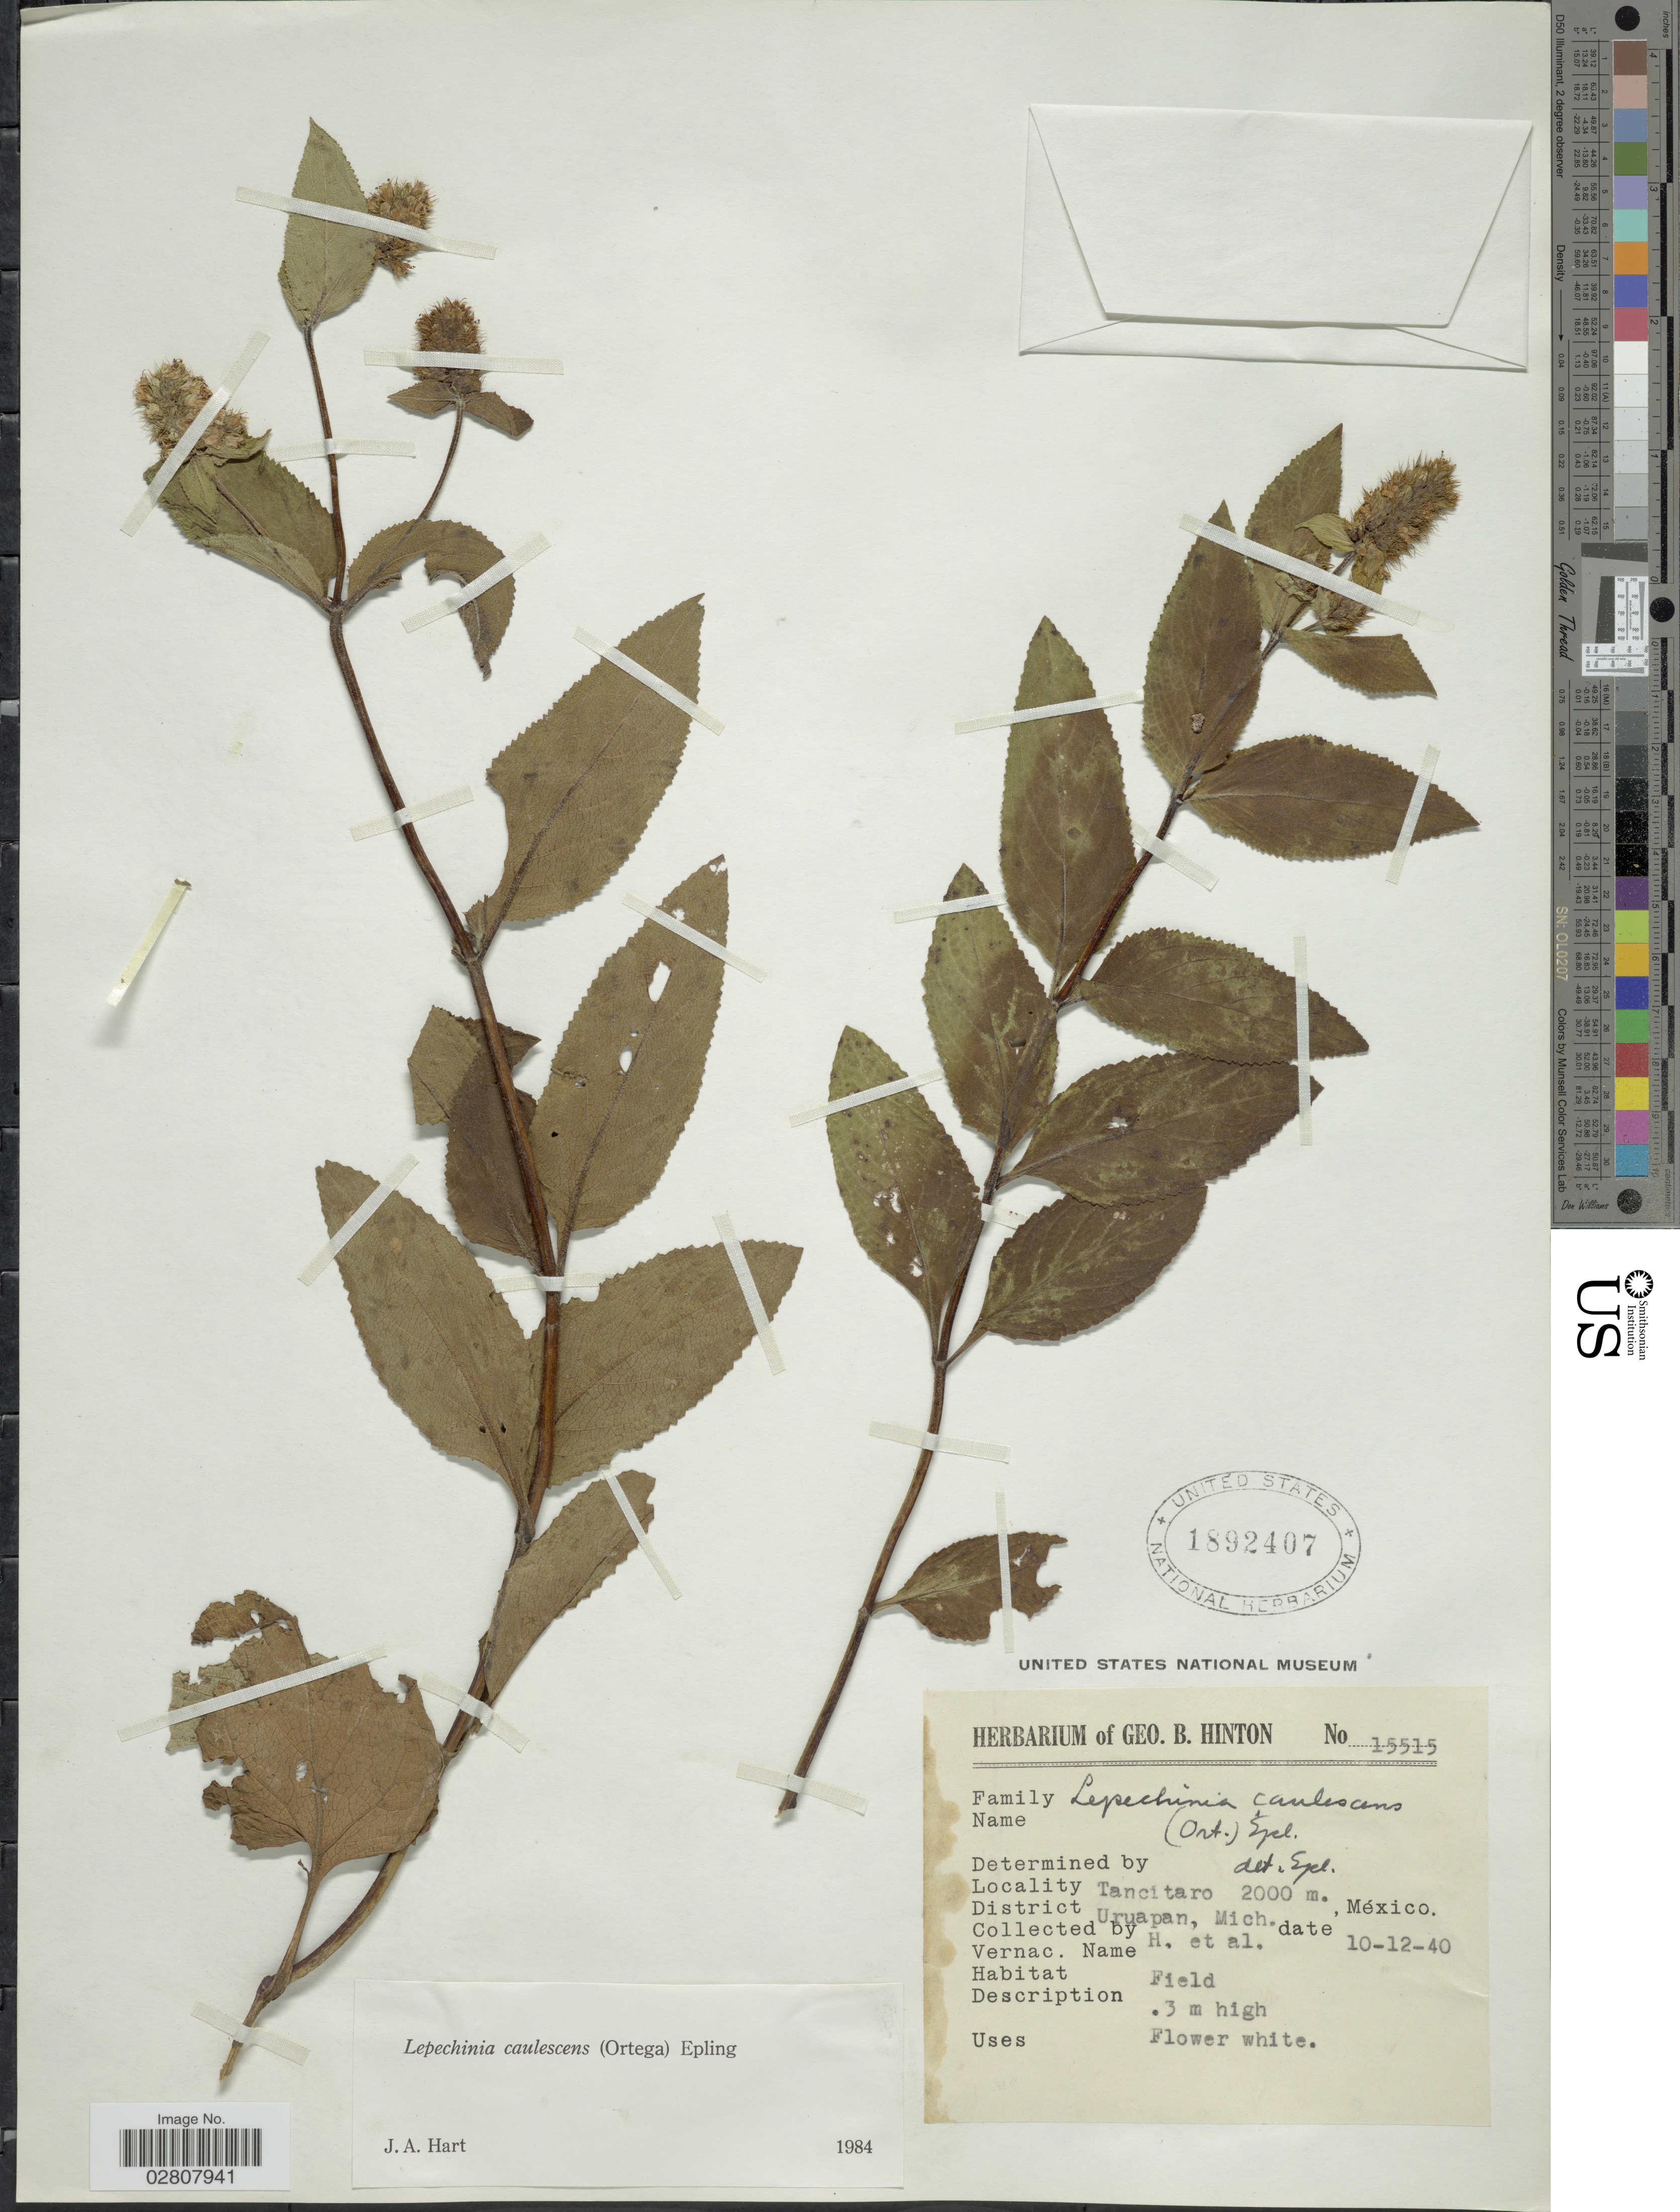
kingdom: Plantae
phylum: Tracheophyta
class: Magnoliopsida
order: Lamiales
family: Lamiaceae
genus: Lepechinia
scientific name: Lepechinia caulescens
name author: (Ortega) Epling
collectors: G. B. Hinton & et al.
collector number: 15515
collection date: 1940-12-10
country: Mexico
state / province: Michoacán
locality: Tancitaro. District Uruapan.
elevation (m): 2000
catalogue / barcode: US 1892407